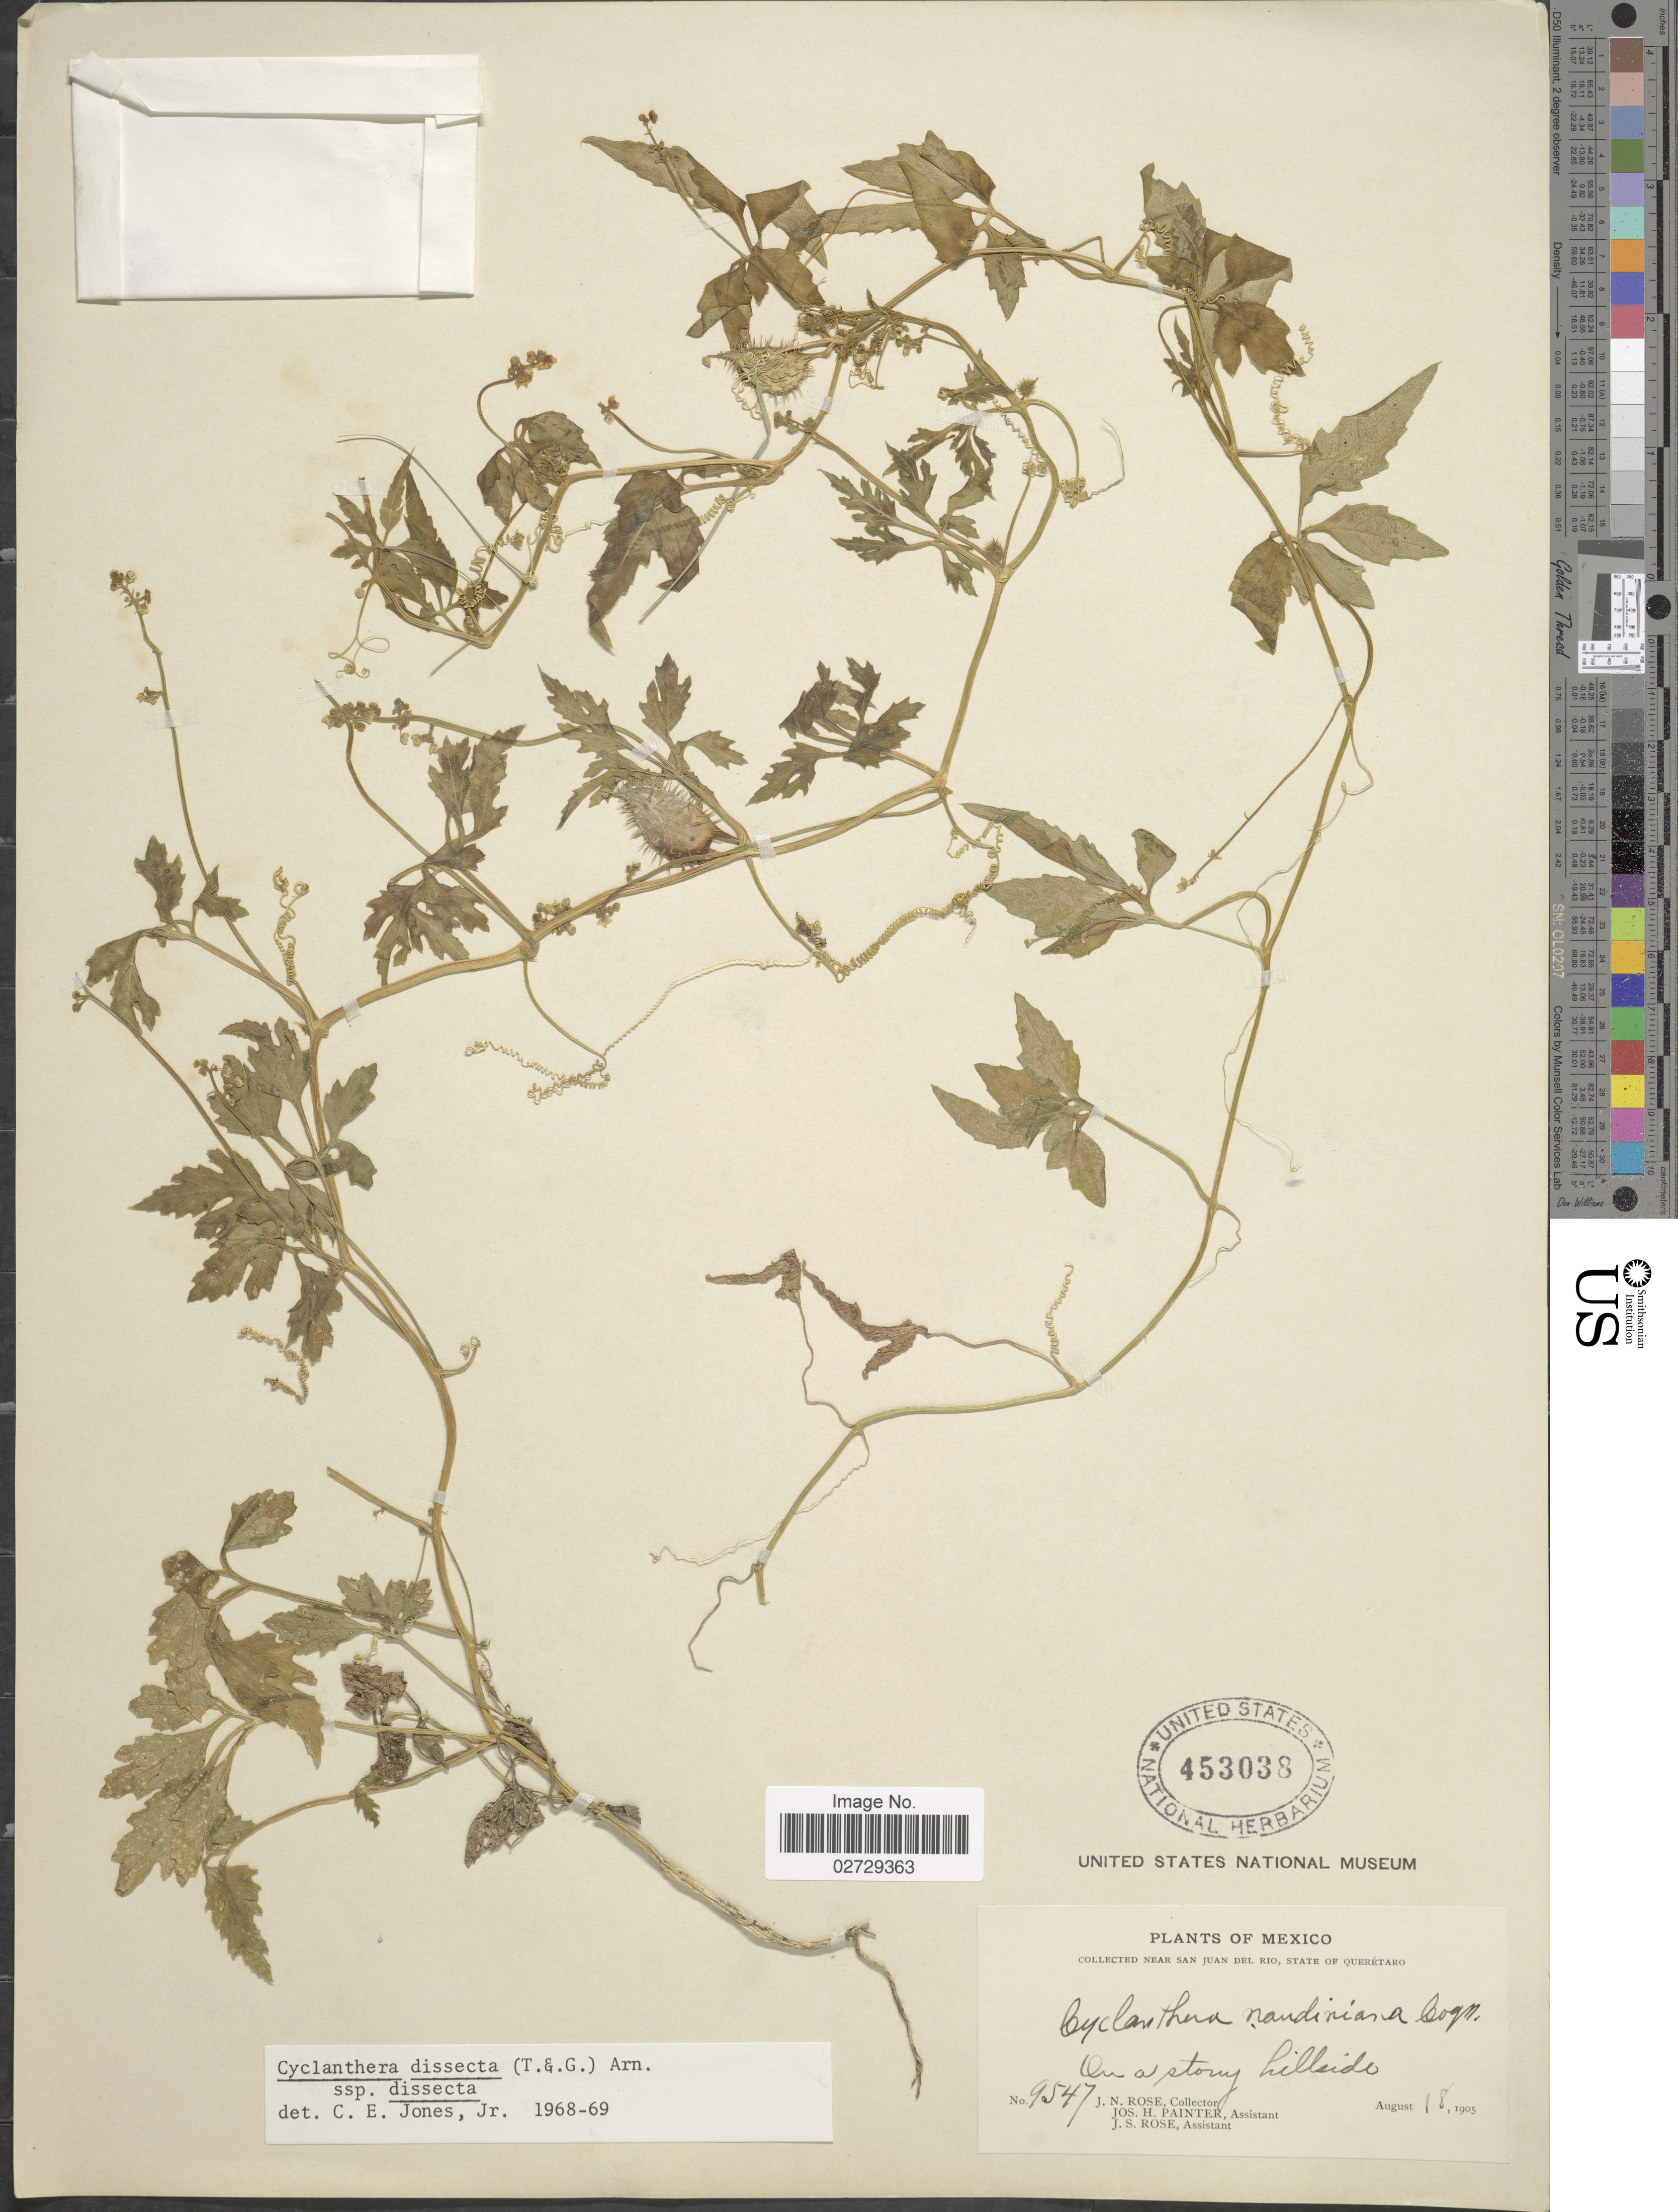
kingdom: Plantae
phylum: Tracheophyta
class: Magnoliopsida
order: Cucurbitales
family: Cucurbitaceae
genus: Cyclanthera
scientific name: Cyclanthera dissecta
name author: (Torr. & A. Gray) Arn.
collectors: J. N. Rose, J. H. Painter & J. S. Rose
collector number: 9547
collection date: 1905-08-18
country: Mexico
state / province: Querétaro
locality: Near San Juan del Rio. On a stony hillside.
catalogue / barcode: US 453038